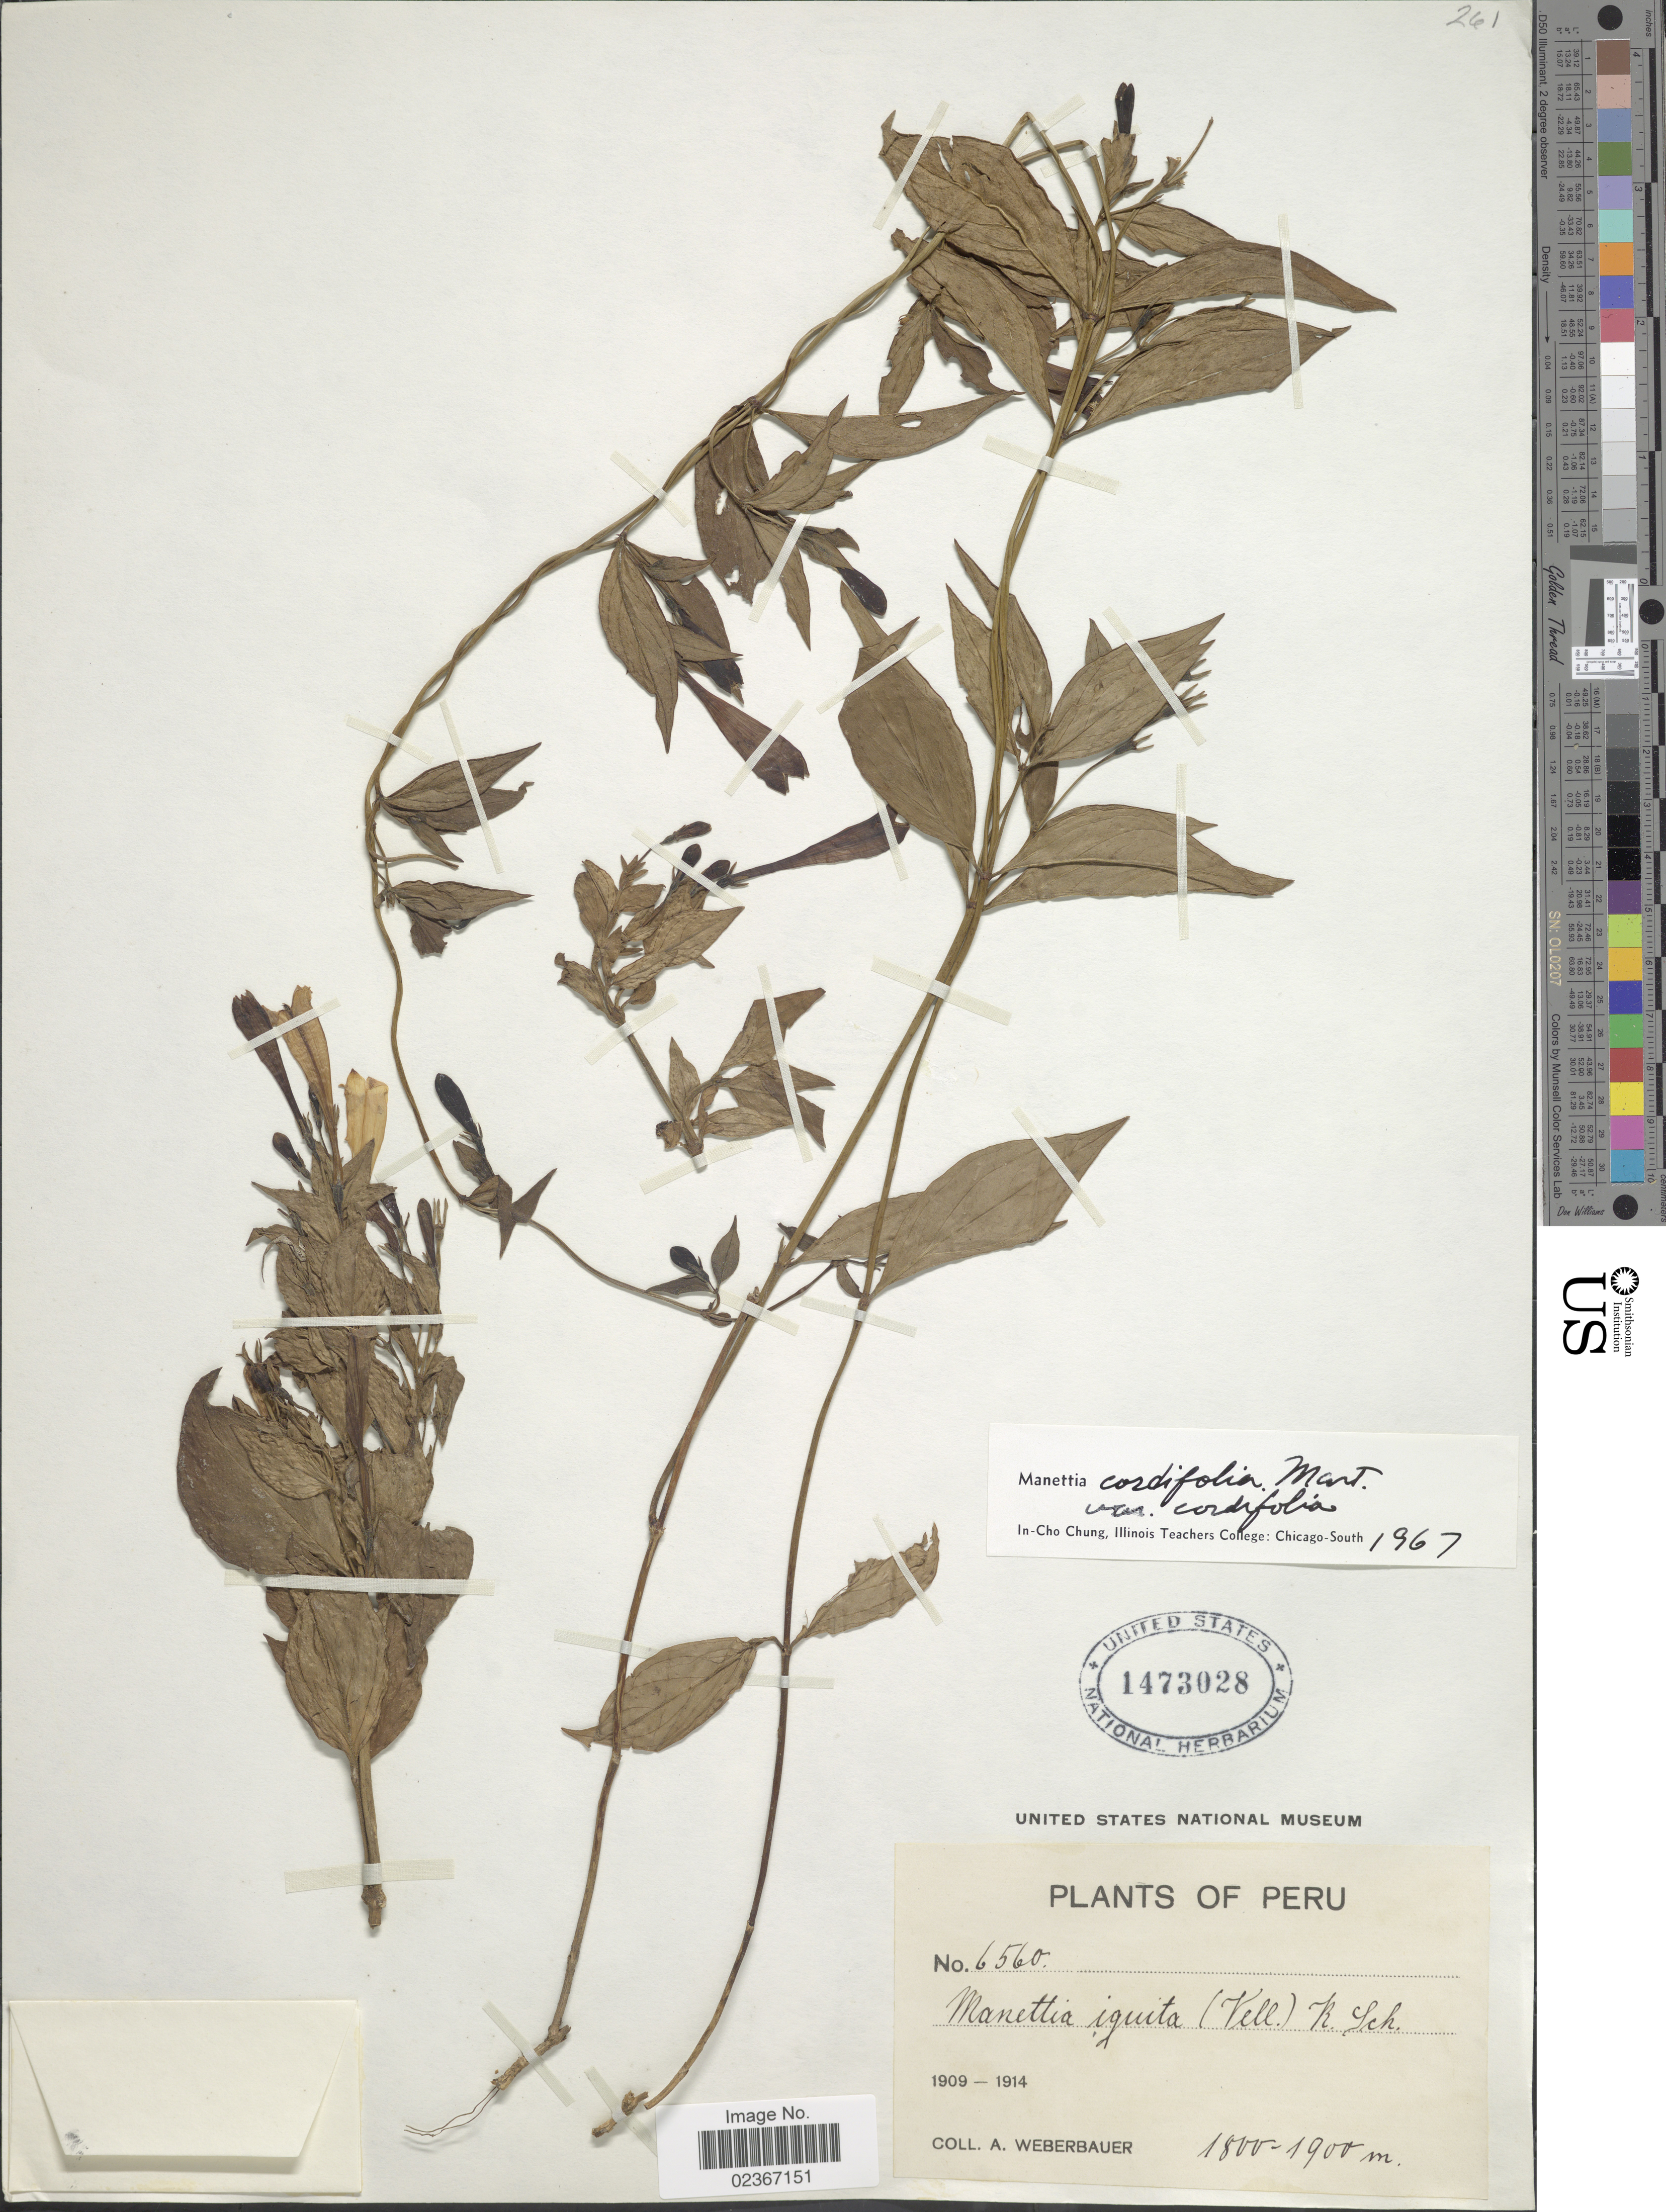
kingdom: Plantae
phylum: Tracheophyta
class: Magnoliopsida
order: Gentianales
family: Rubiaceae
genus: Manettia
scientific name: Manettia cordifolia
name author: Mart.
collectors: A. Weberbauer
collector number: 6560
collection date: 1909/1914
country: Peru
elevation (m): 1800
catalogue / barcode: US 1473028